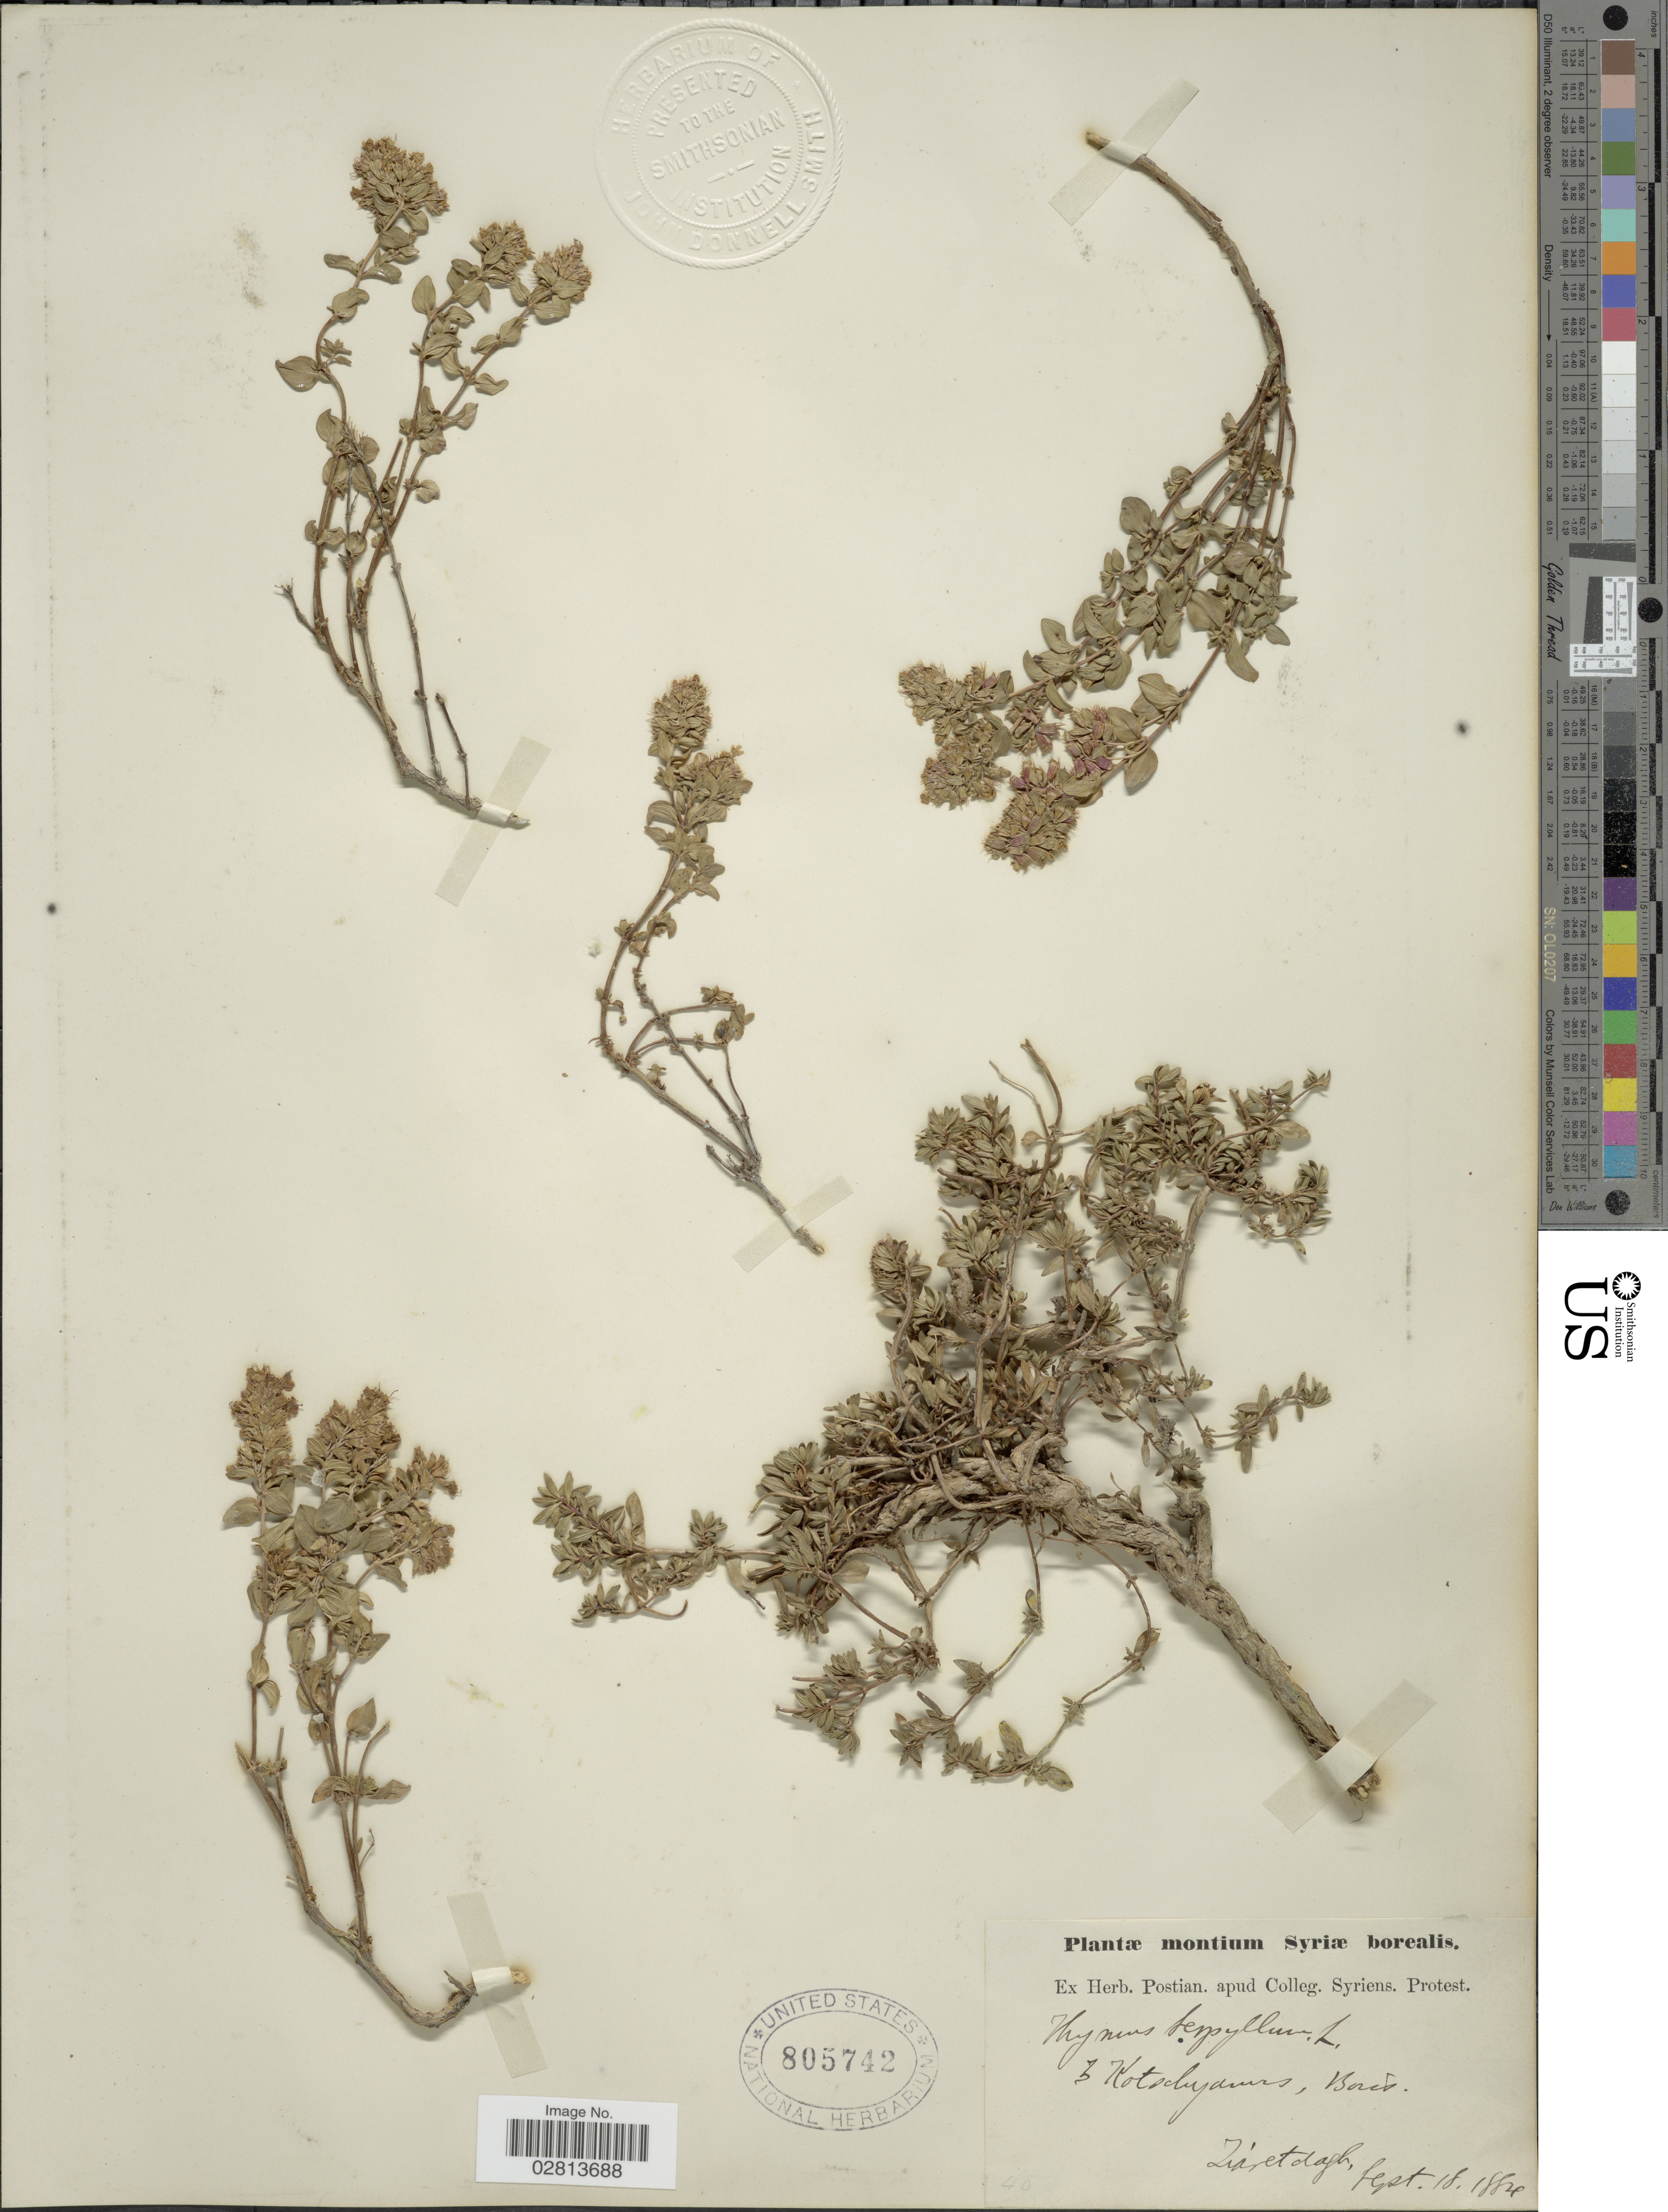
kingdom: Plantae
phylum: Tracheophyta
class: Magnoliopsida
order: Lamiales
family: Lamiaceae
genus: Thymus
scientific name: Thymus serpyllum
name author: L.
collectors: ex herb. Postian. apud Colleg. Syriens. Protest. USE "Fannie P. A. Shepard" (10308853) AS PRIMARY COLLECTOR INSTEAD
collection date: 1884-09-18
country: Syria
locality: Montium Syriæ borealis. Tiaretdagh [interpreted]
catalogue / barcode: US 805742